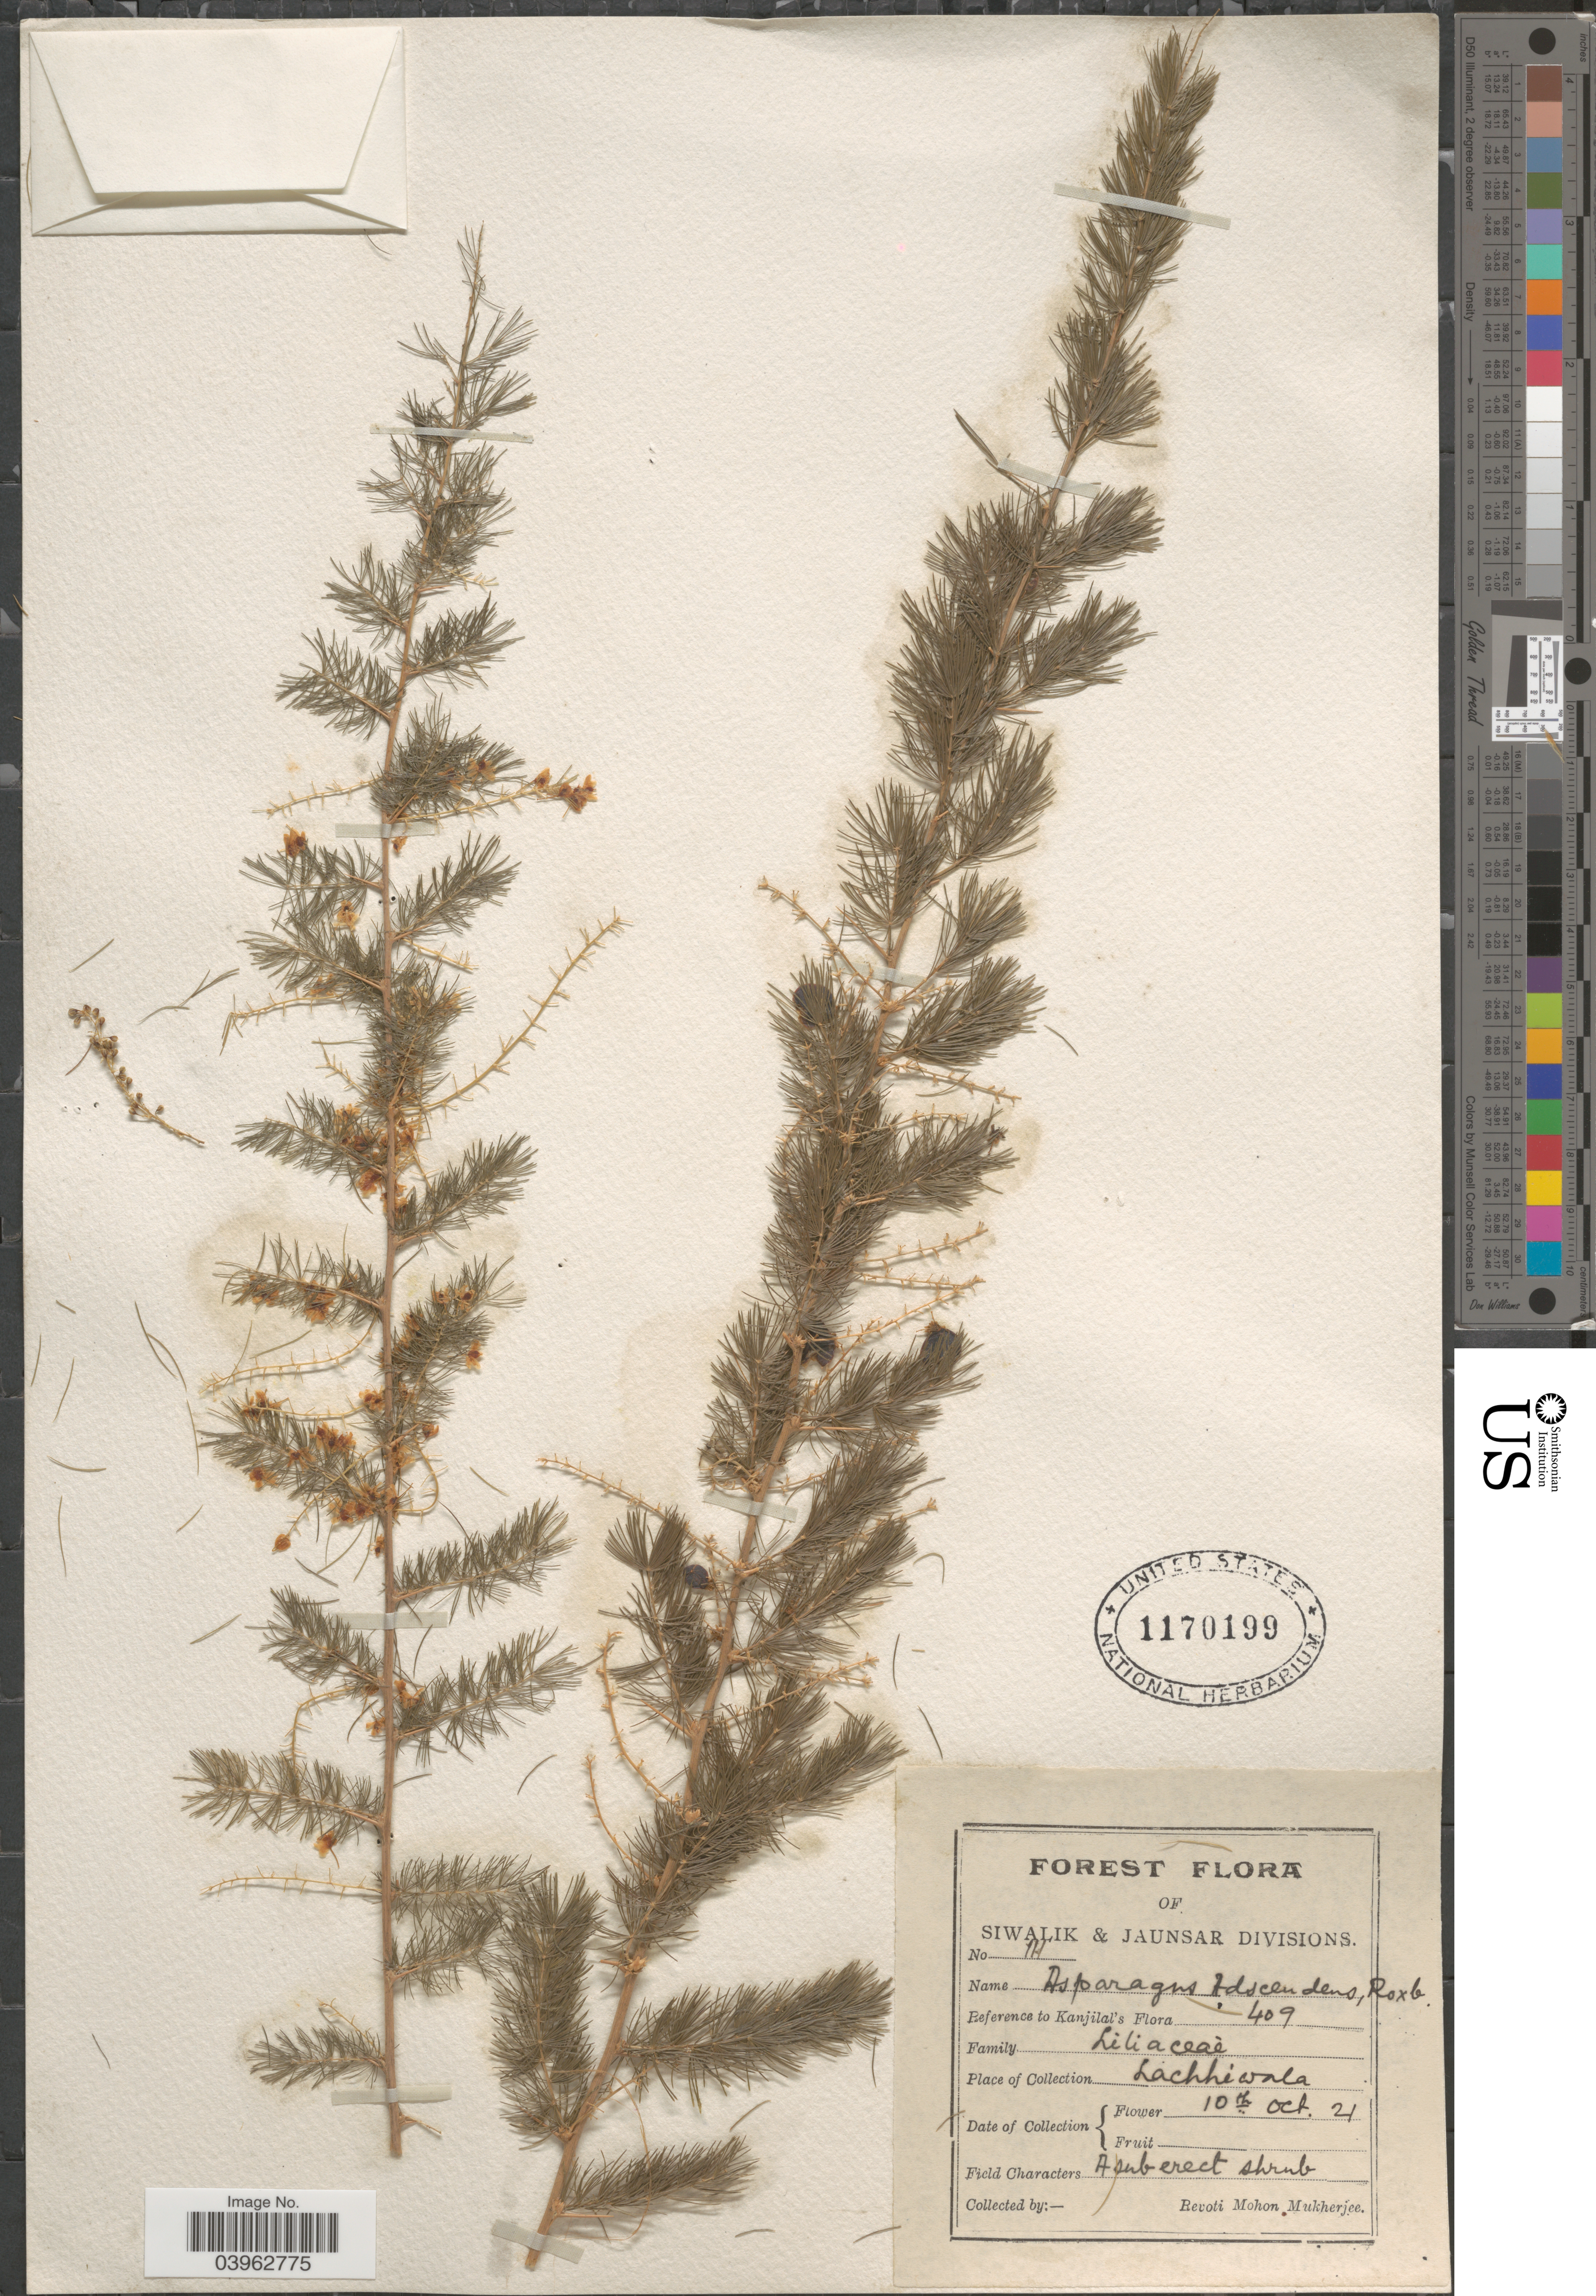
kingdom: Plantae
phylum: Tracheophyta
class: Liliopsida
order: Asparagales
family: Asparagaceae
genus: Asparagus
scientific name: Asparagus adscendens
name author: Roxb.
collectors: R. Mukherjee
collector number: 111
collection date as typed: Transcribed d/m/y: 10/10/21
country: India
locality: Forest. Lachhiwala.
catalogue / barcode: US 1170199